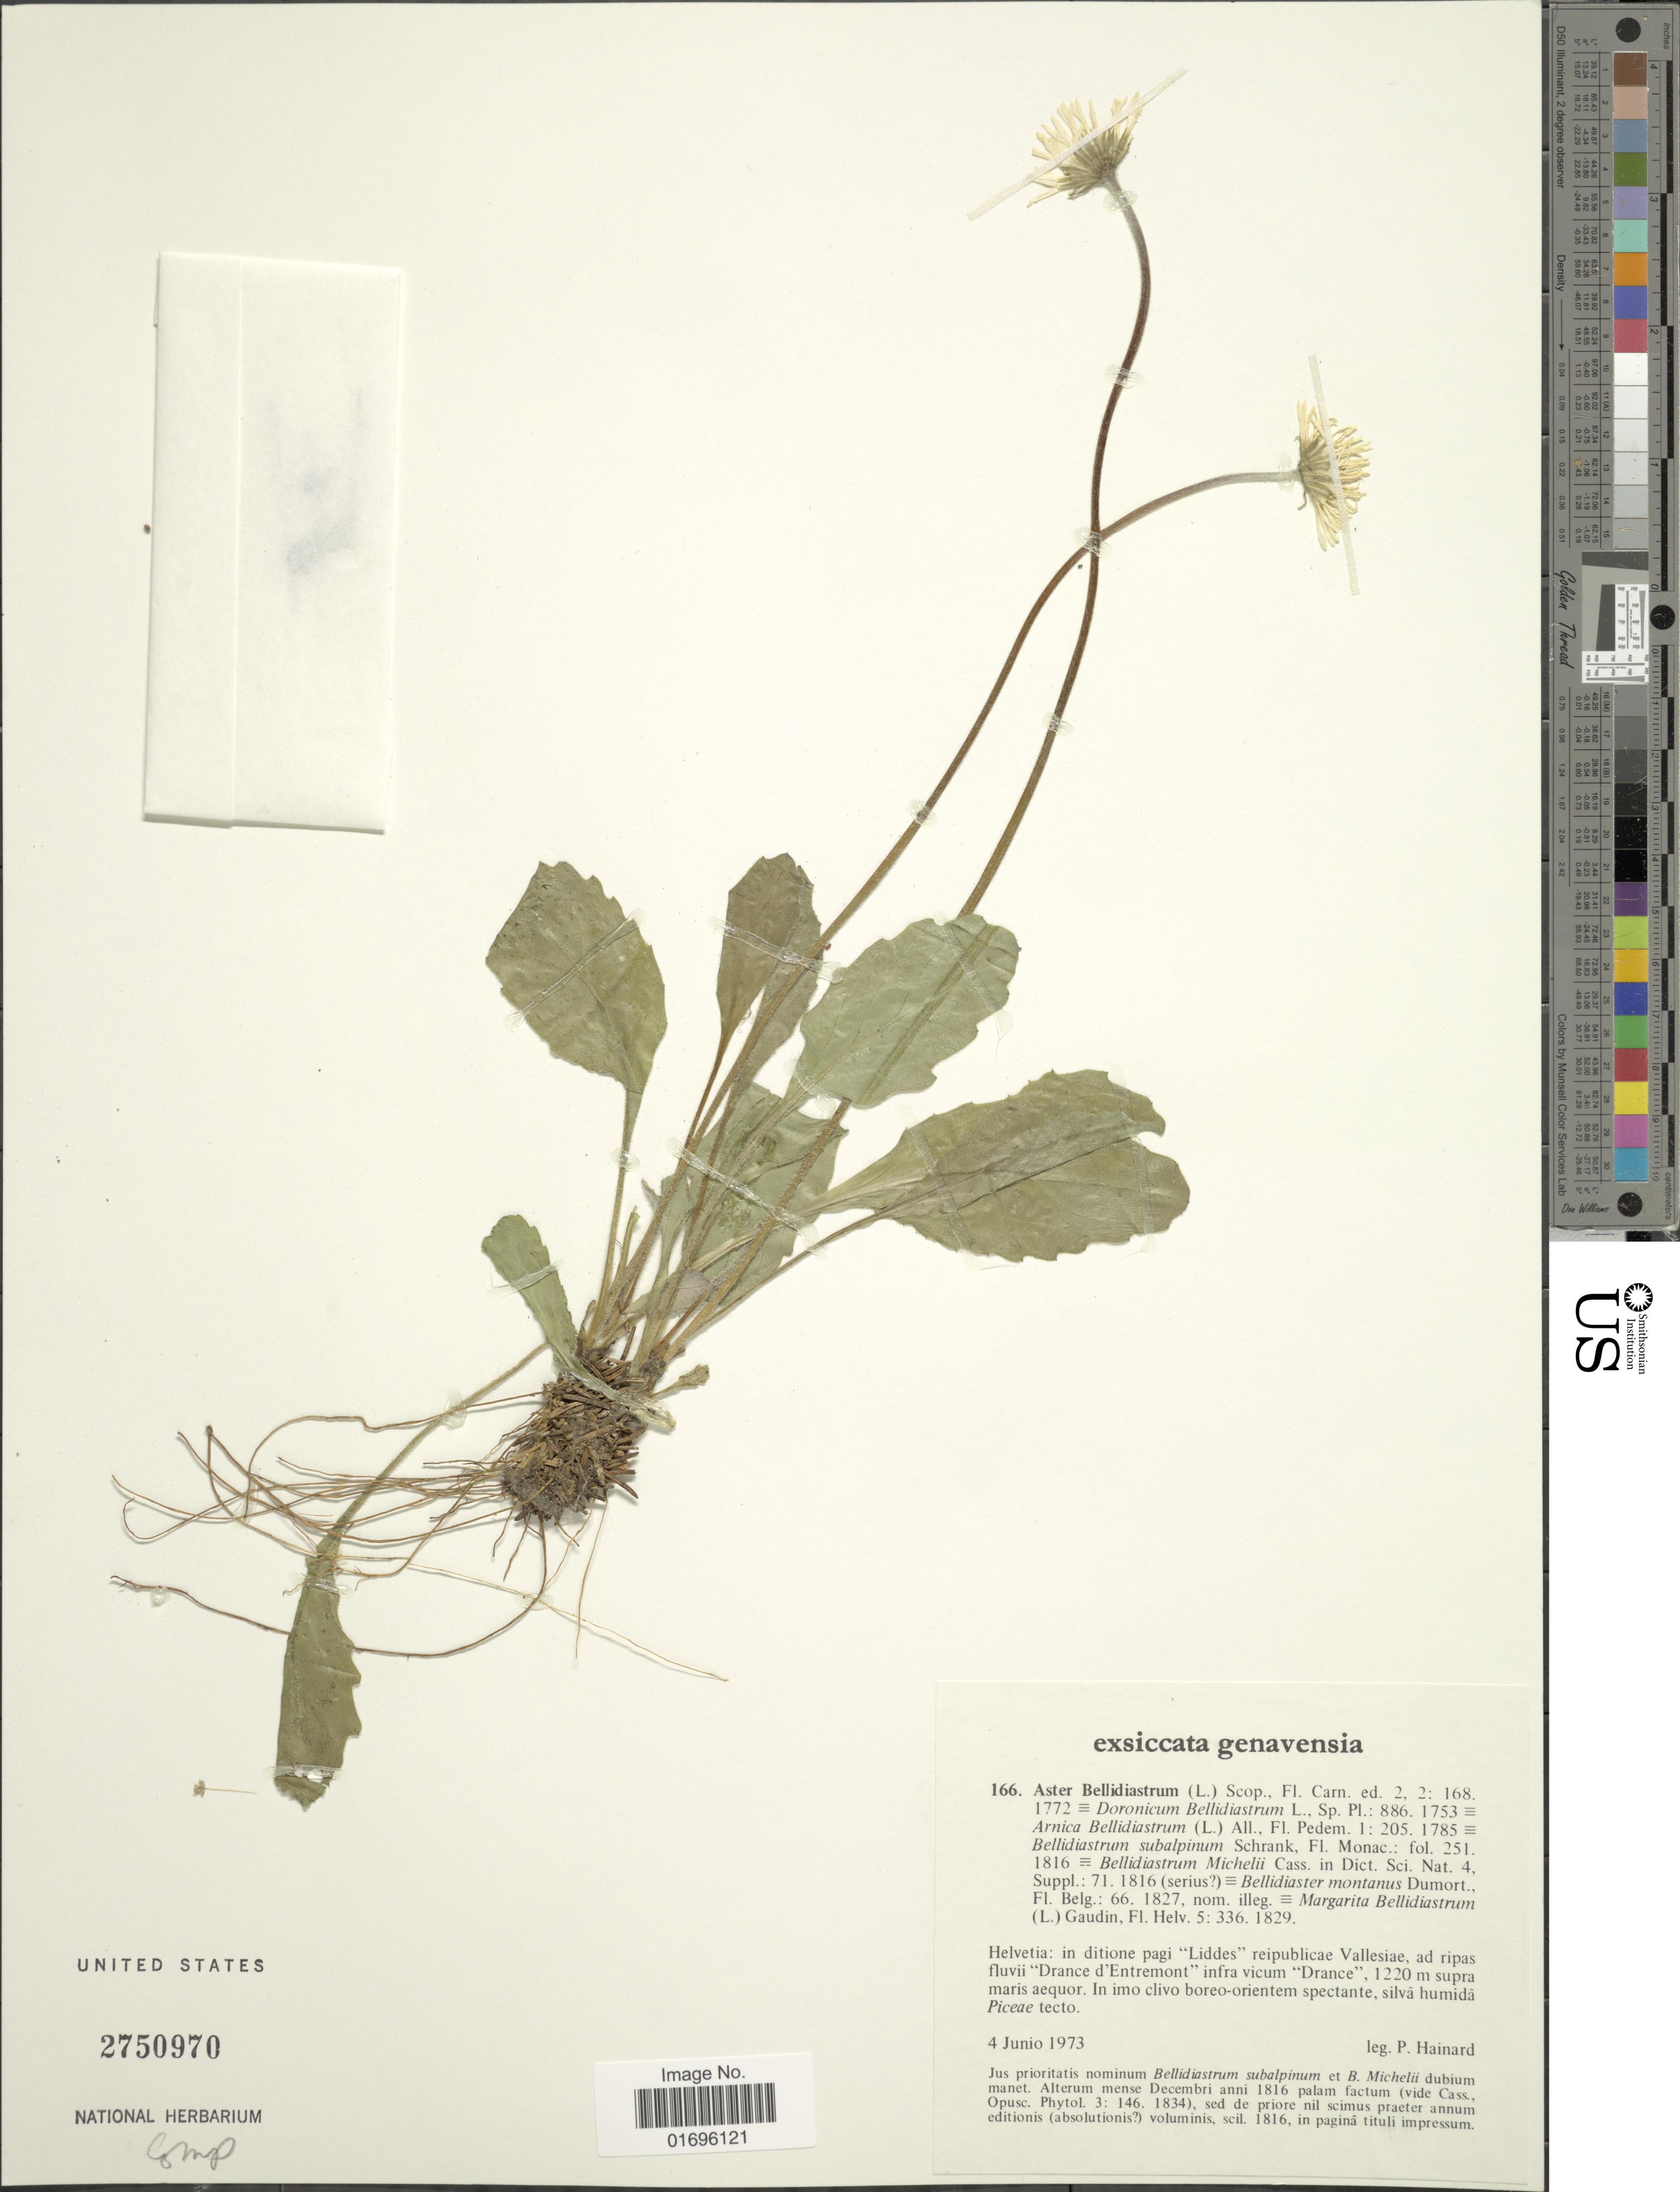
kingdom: Plantae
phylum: Tracheophyta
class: Magnoliopsida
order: Asterales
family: Asteraceae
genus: Aster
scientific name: Aster bellidiastrum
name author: (L.) Scop.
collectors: P. Hainard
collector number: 166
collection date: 1973-06-04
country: Switzerland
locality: Helvetia: in ditione pagi "Liddes" reipublicae Vallesiae, ad ripas fluvii "Drance d'Entremont" infra vicum "Drance"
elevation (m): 1220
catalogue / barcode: US 2750970